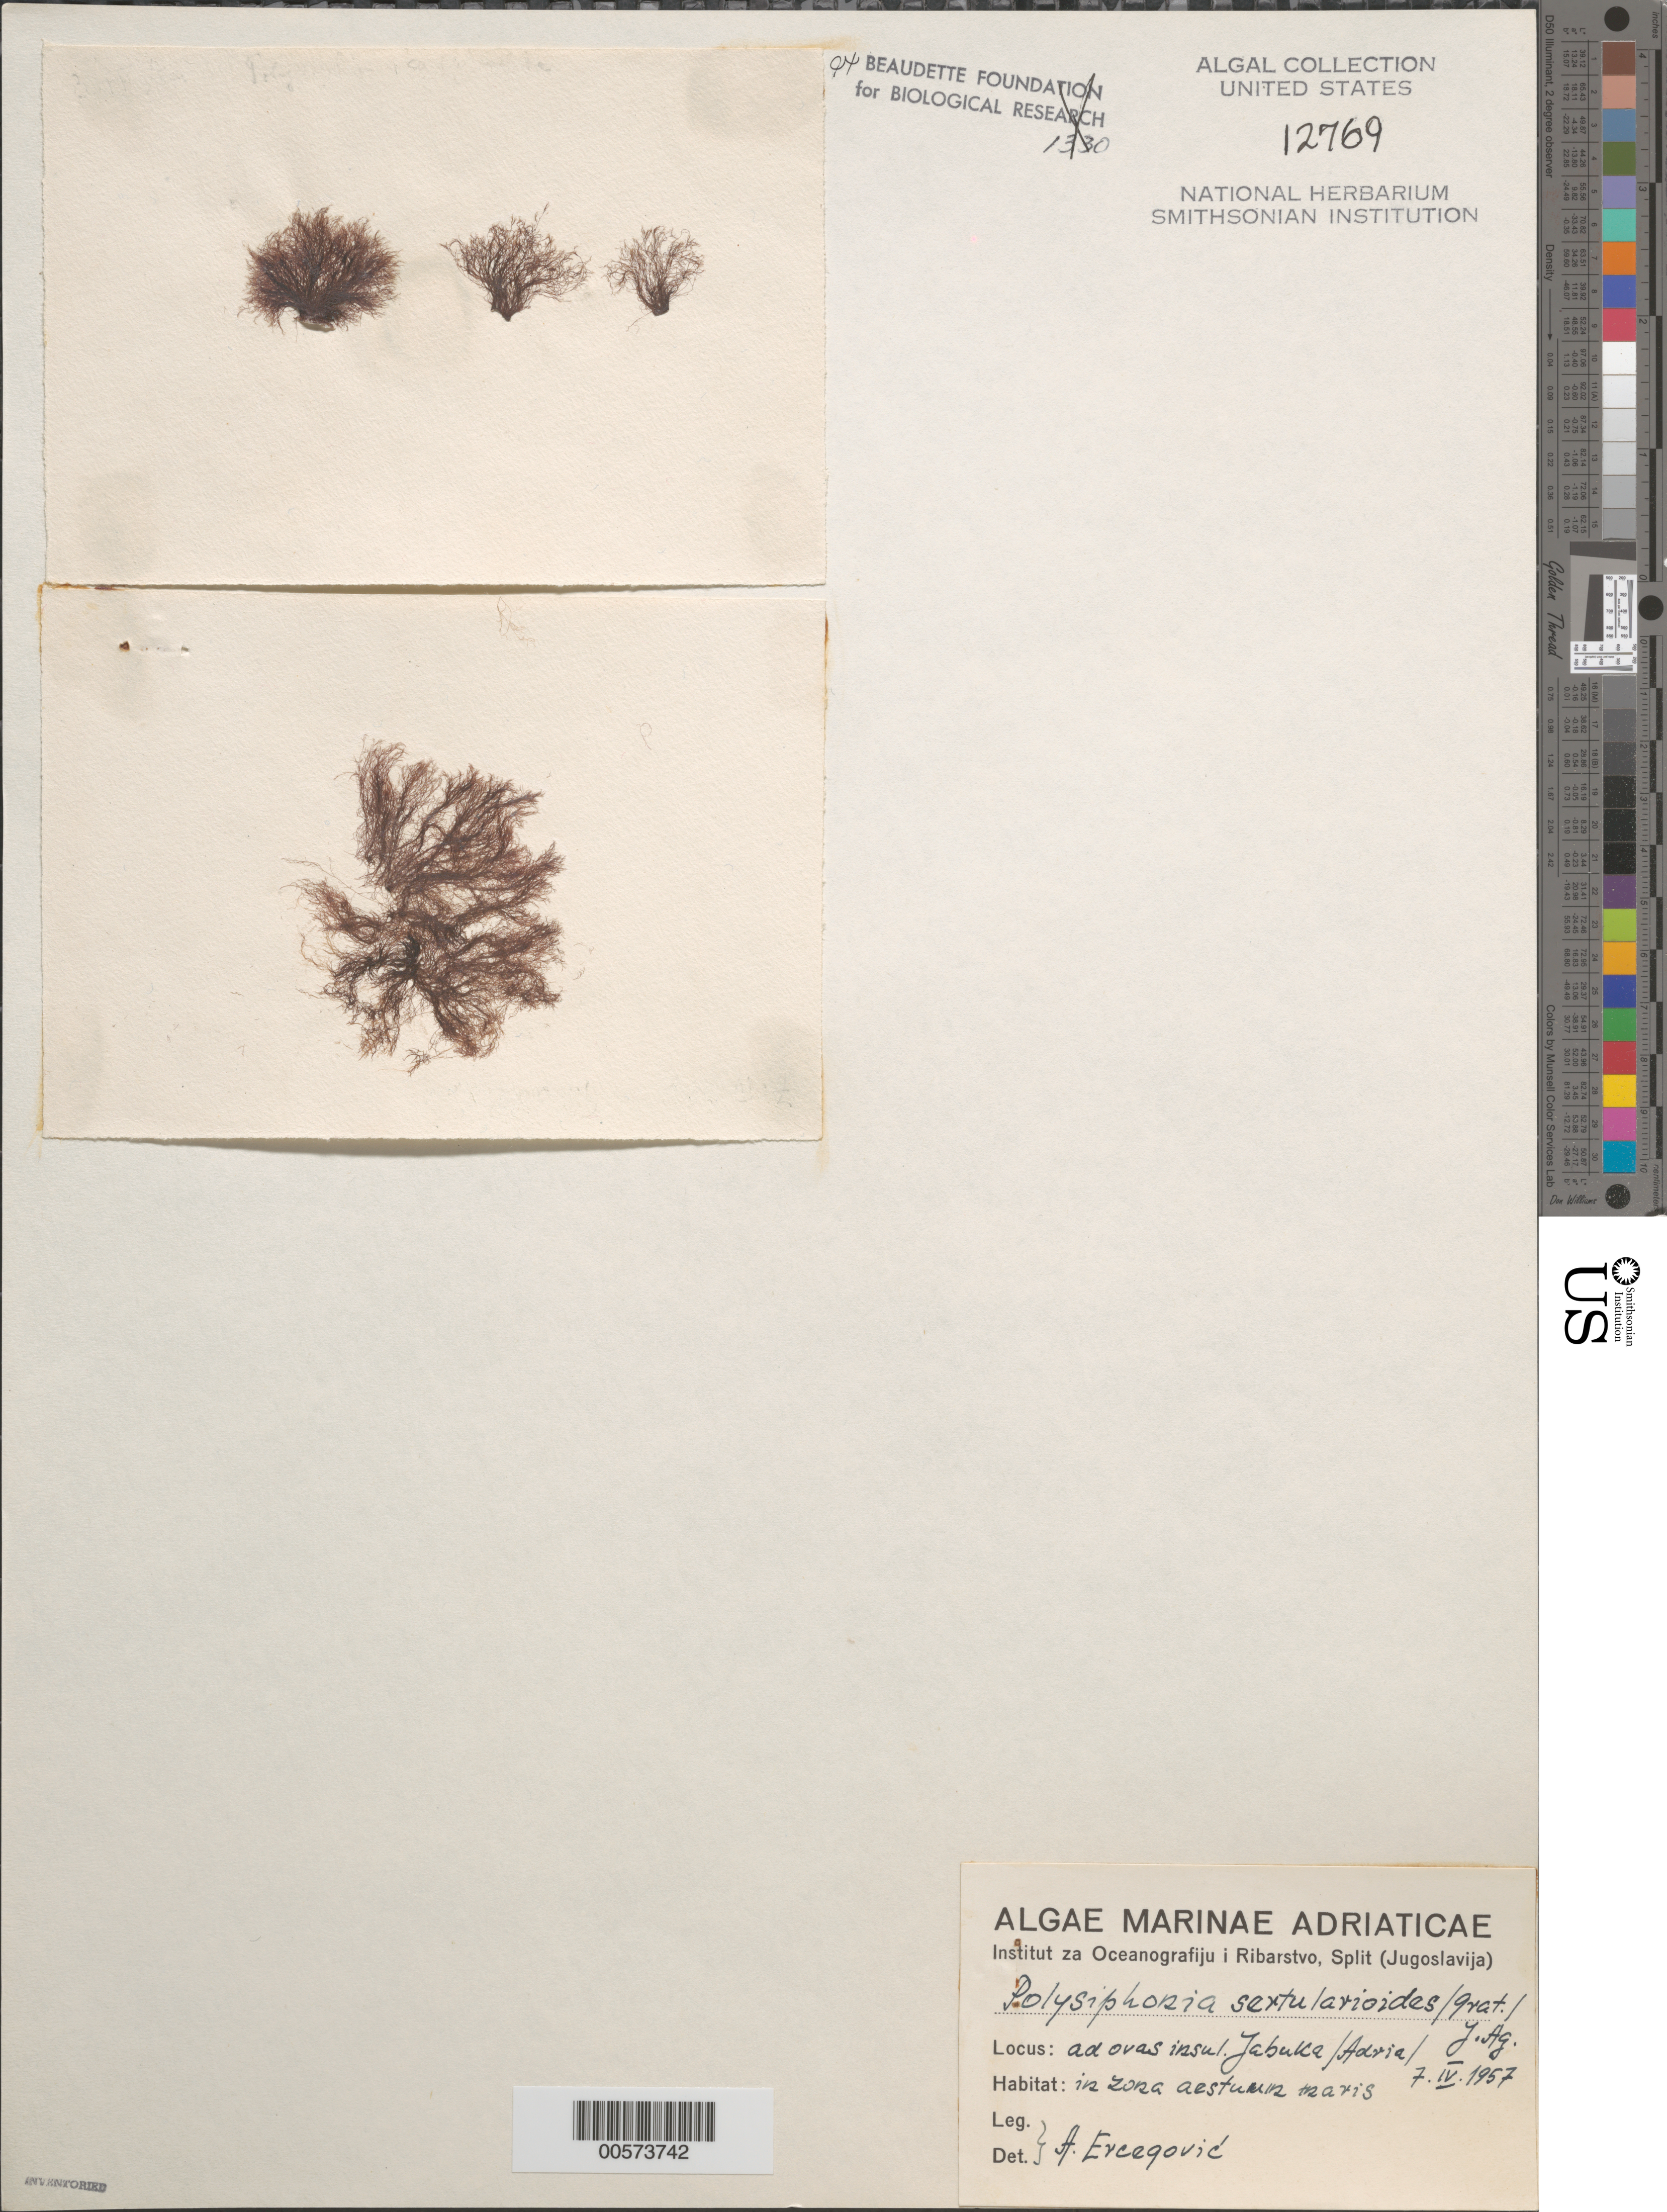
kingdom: Plantae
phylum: Rhodophyta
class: Florideophyceae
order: Ceramiales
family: Rhodomelaceae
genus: Polysiphonia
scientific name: Polysiphonia sertularioides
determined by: Ercegovic, A.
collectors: A. Ercegovic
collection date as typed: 07 Apr 1957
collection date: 1957-04-07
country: Croatia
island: Jabuka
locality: Adriatic Sea (Adria)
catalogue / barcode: US 12769